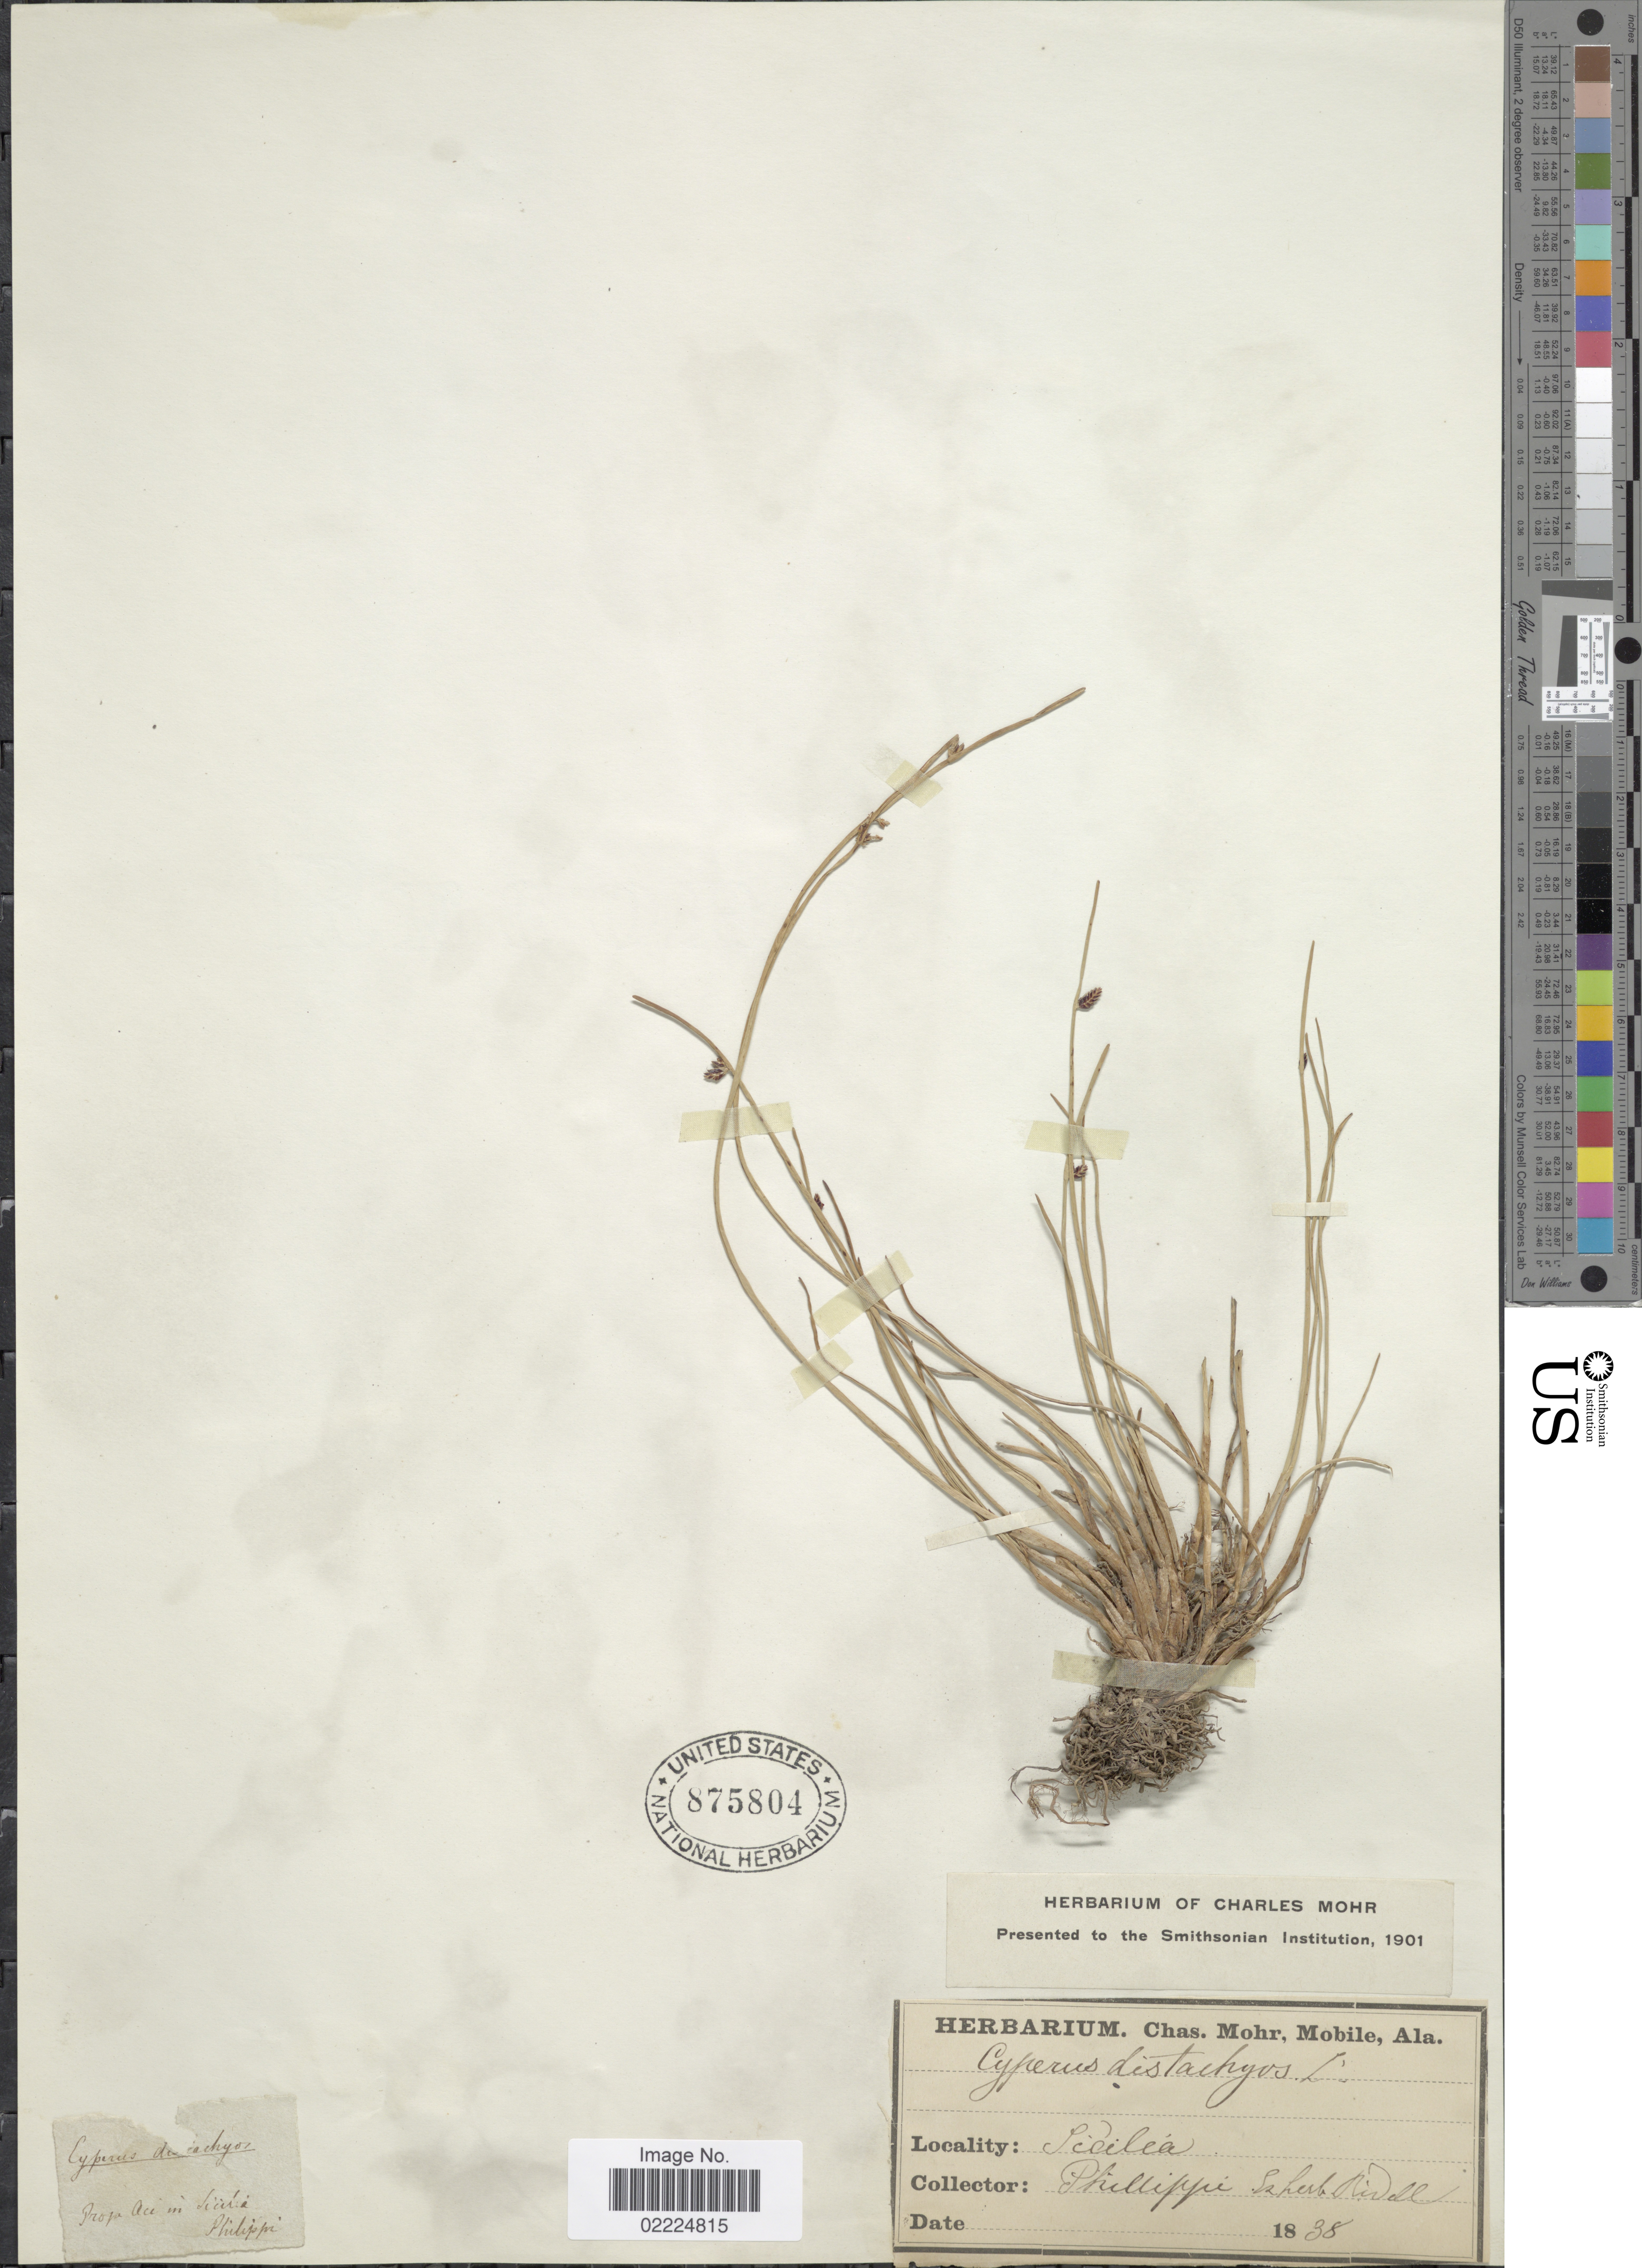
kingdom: Plantae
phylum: Tracheophyta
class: Liliopsida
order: Poales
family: Cyperaceae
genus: Cyperus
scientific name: Cyperus distachyos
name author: All.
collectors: Phillippi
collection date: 1838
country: Italy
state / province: Siciliana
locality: Sicilia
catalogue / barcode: US 875804